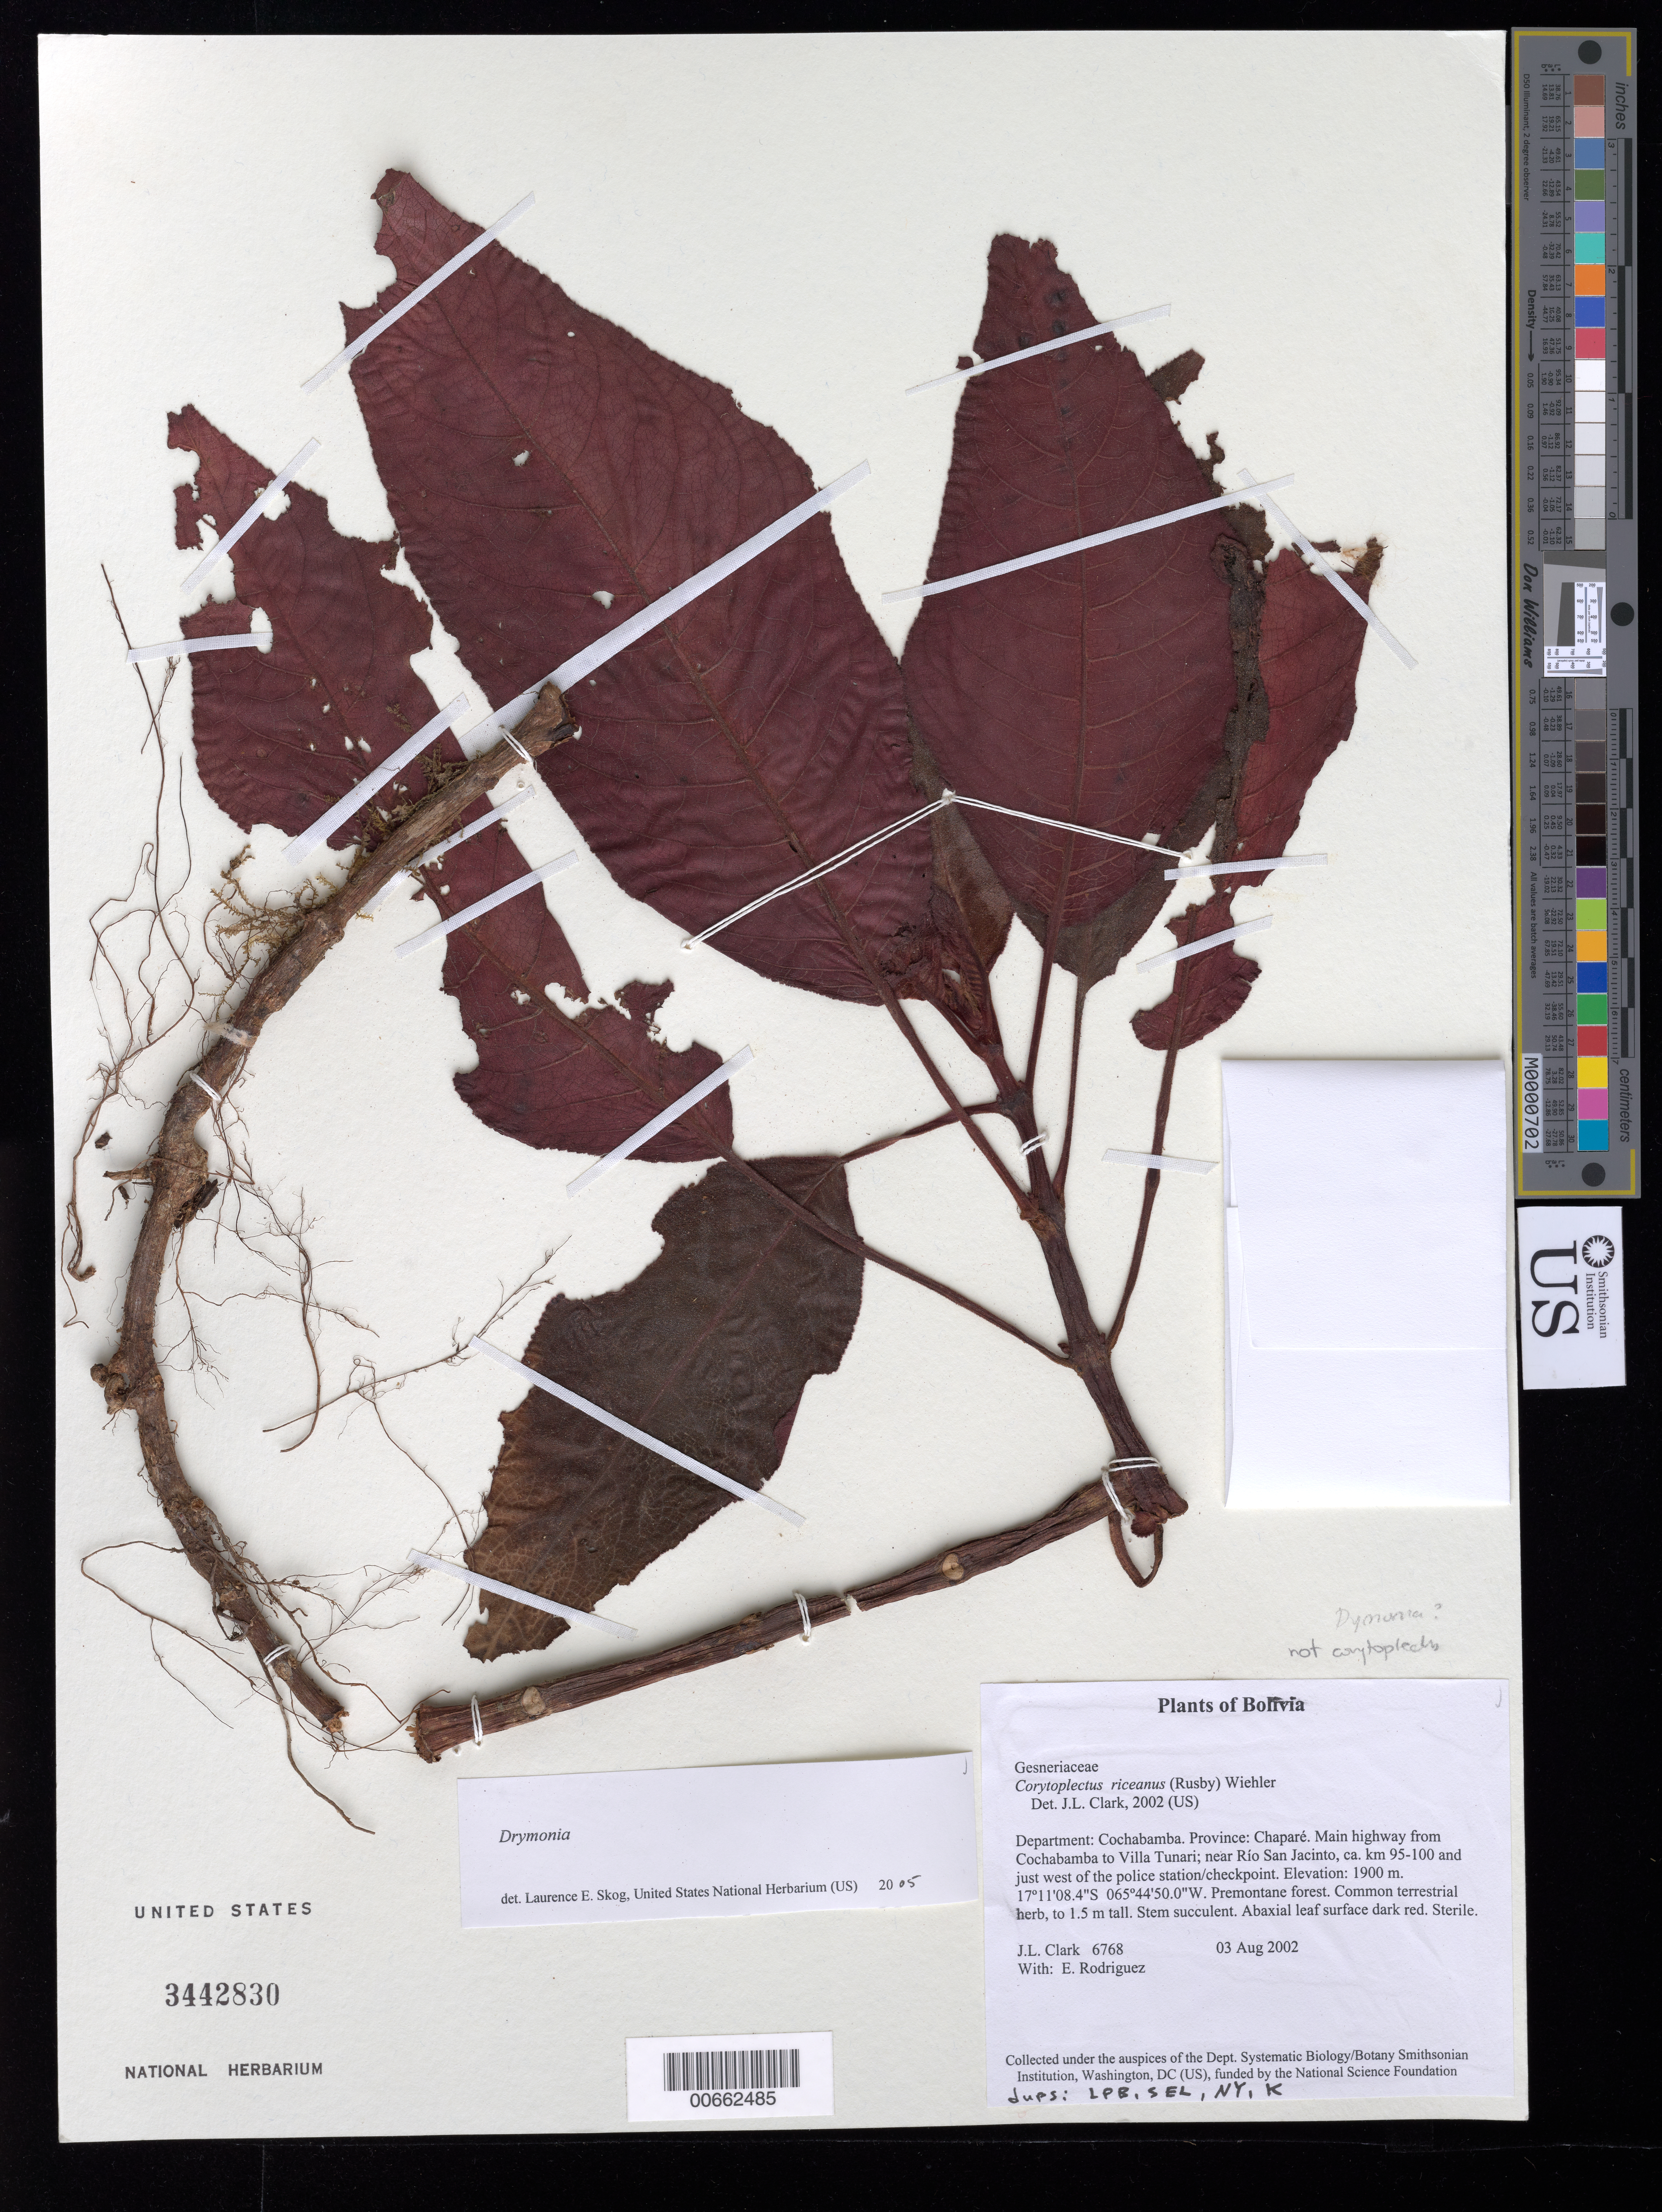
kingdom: Plantae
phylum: Tracheophyta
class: Magnoliopsida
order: Lamiales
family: Gesneriaceae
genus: Drymonia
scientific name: Drymonia sp.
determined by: Skog, Laurence E.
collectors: J. L. Clark & E. Rodriguez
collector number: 6768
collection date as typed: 03 Aug 2002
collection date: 2002-08-03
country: Bolivia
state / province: Cochabamba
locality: Chaparé, Main highway from Cochabamba to Villa Tunari; near Río San Jacinto, ca. km 95-100 and just west of the police station/checkpoint.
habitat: Premontane forest.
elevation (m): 1900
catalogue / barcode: US 3442830